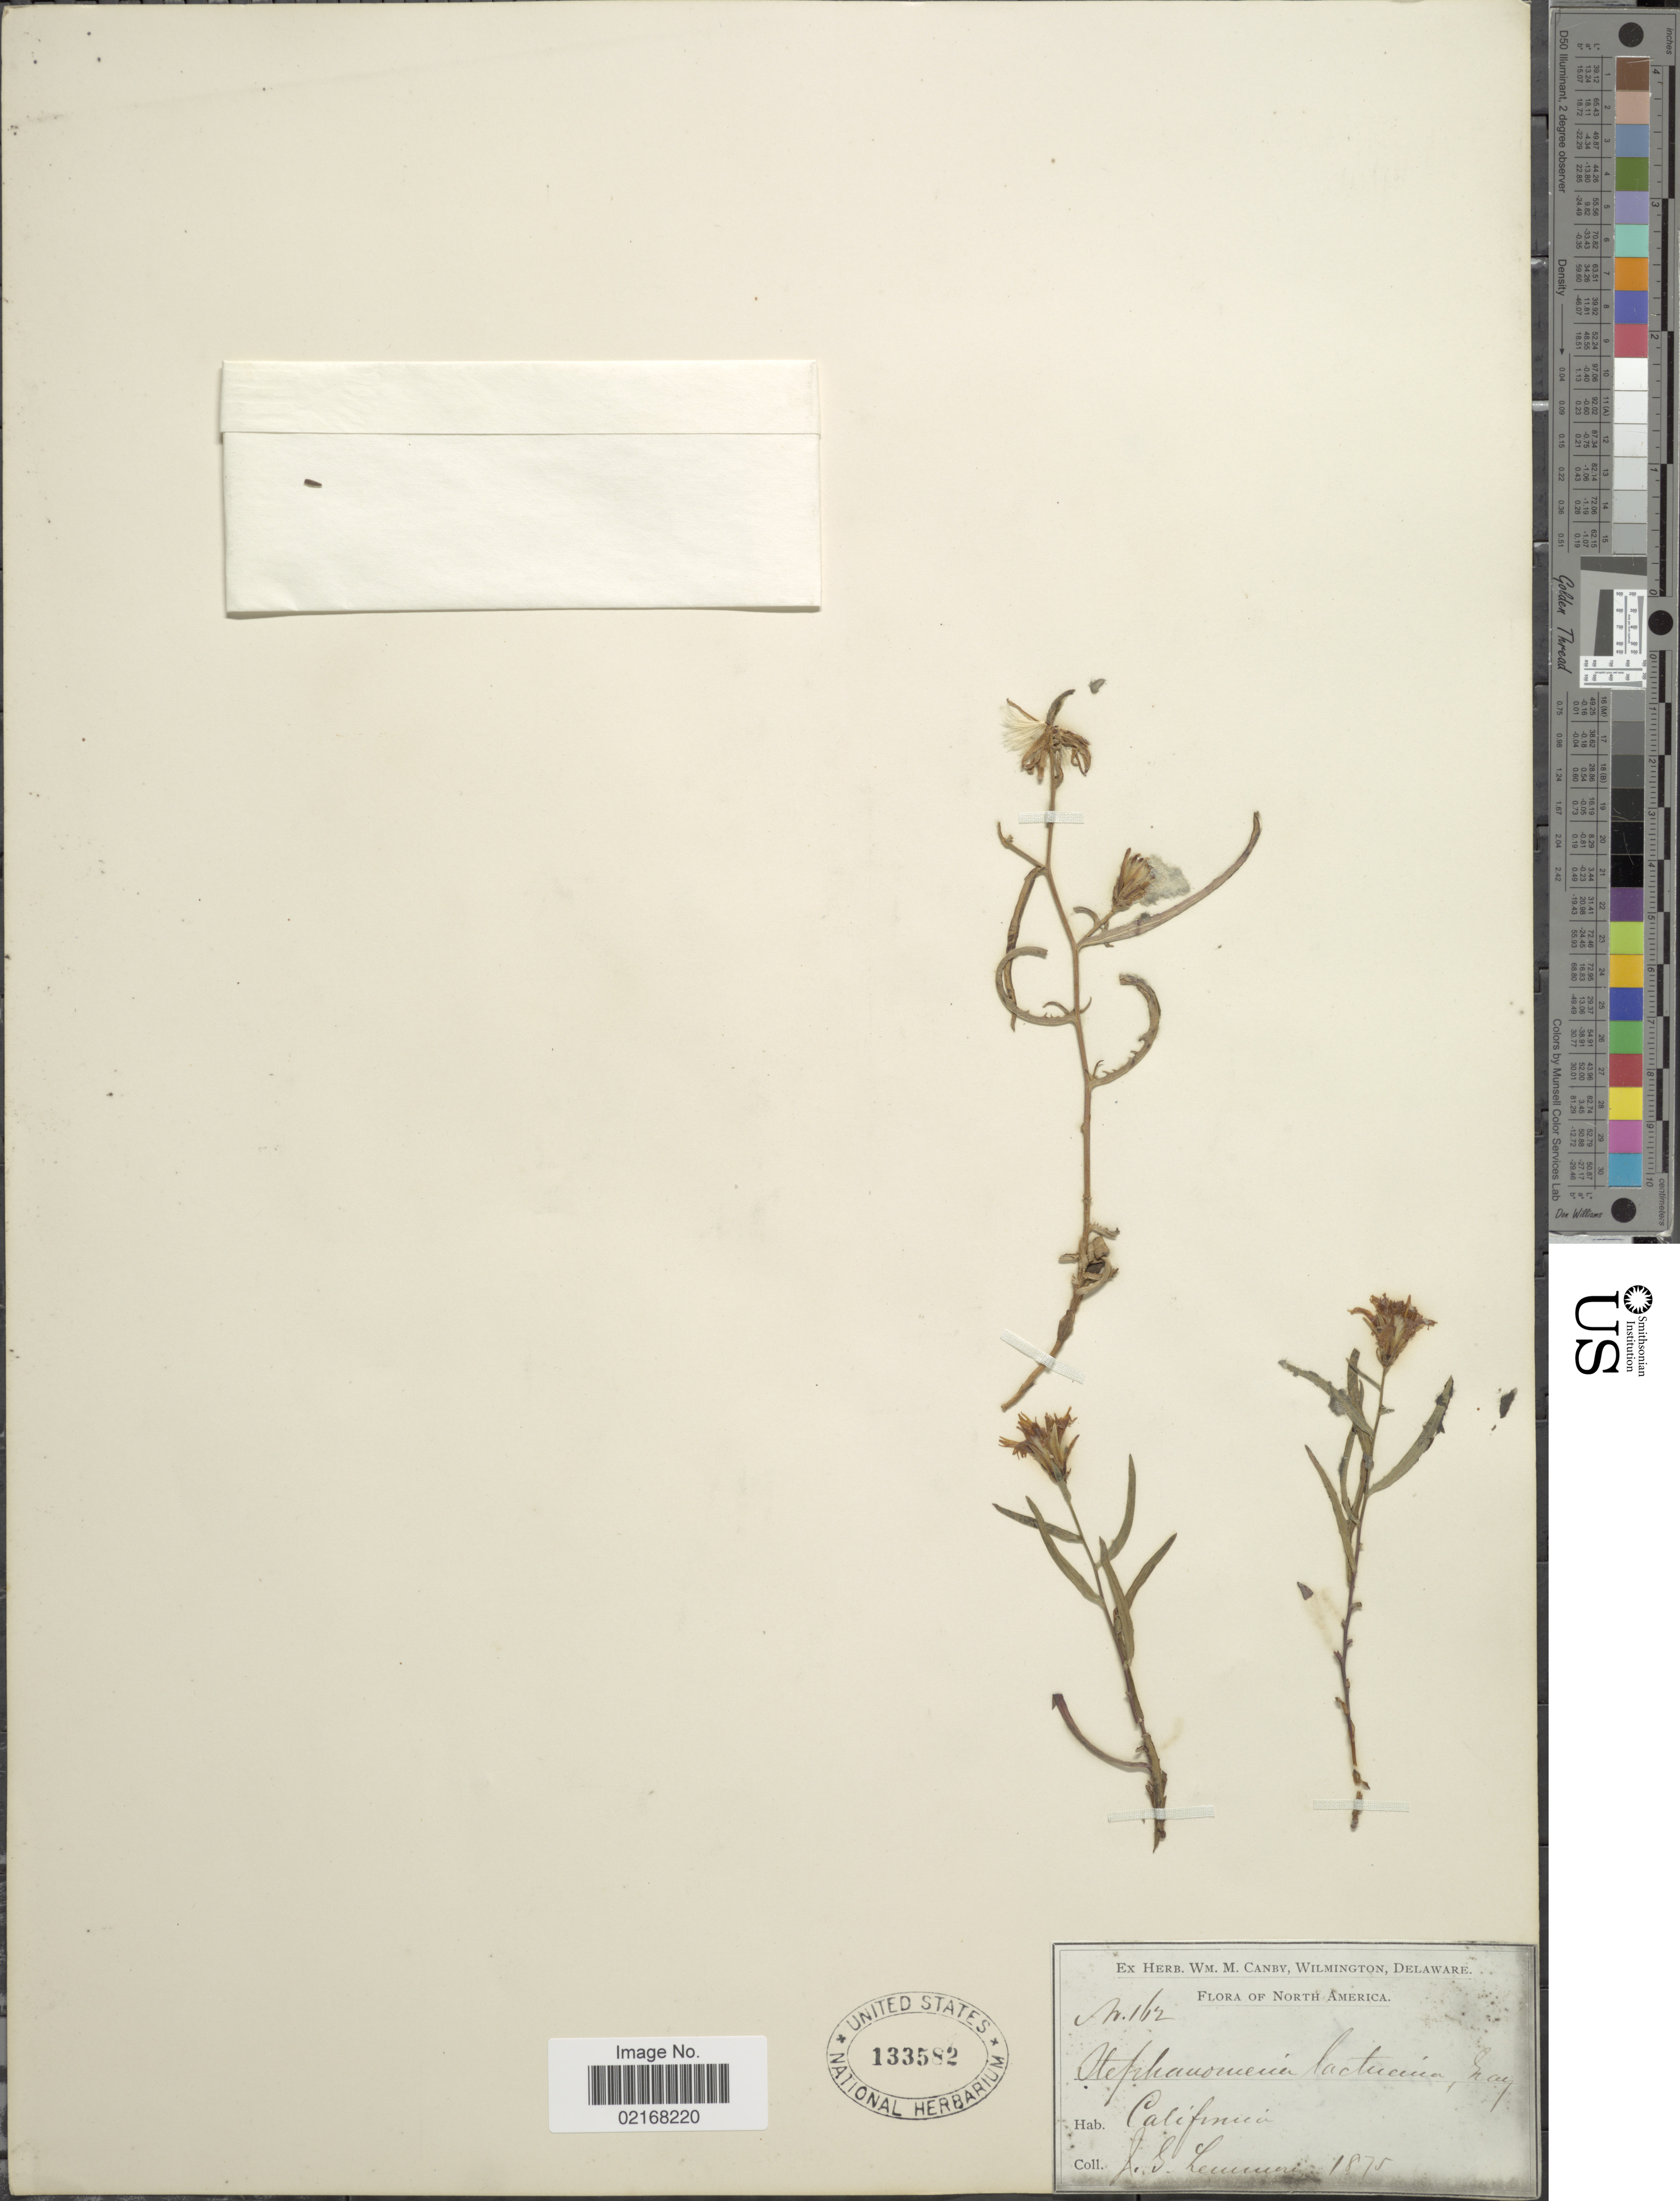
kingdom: Plantae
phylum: Tracheophyta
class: Magnoliopsida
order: Asterales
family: Asteraceae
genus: Stephanomeria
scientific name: Stephanomeria lactucina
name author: A. Gray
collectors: J. Lemmon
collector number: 162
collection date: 1875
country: United States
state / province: California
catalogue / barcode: US 133582